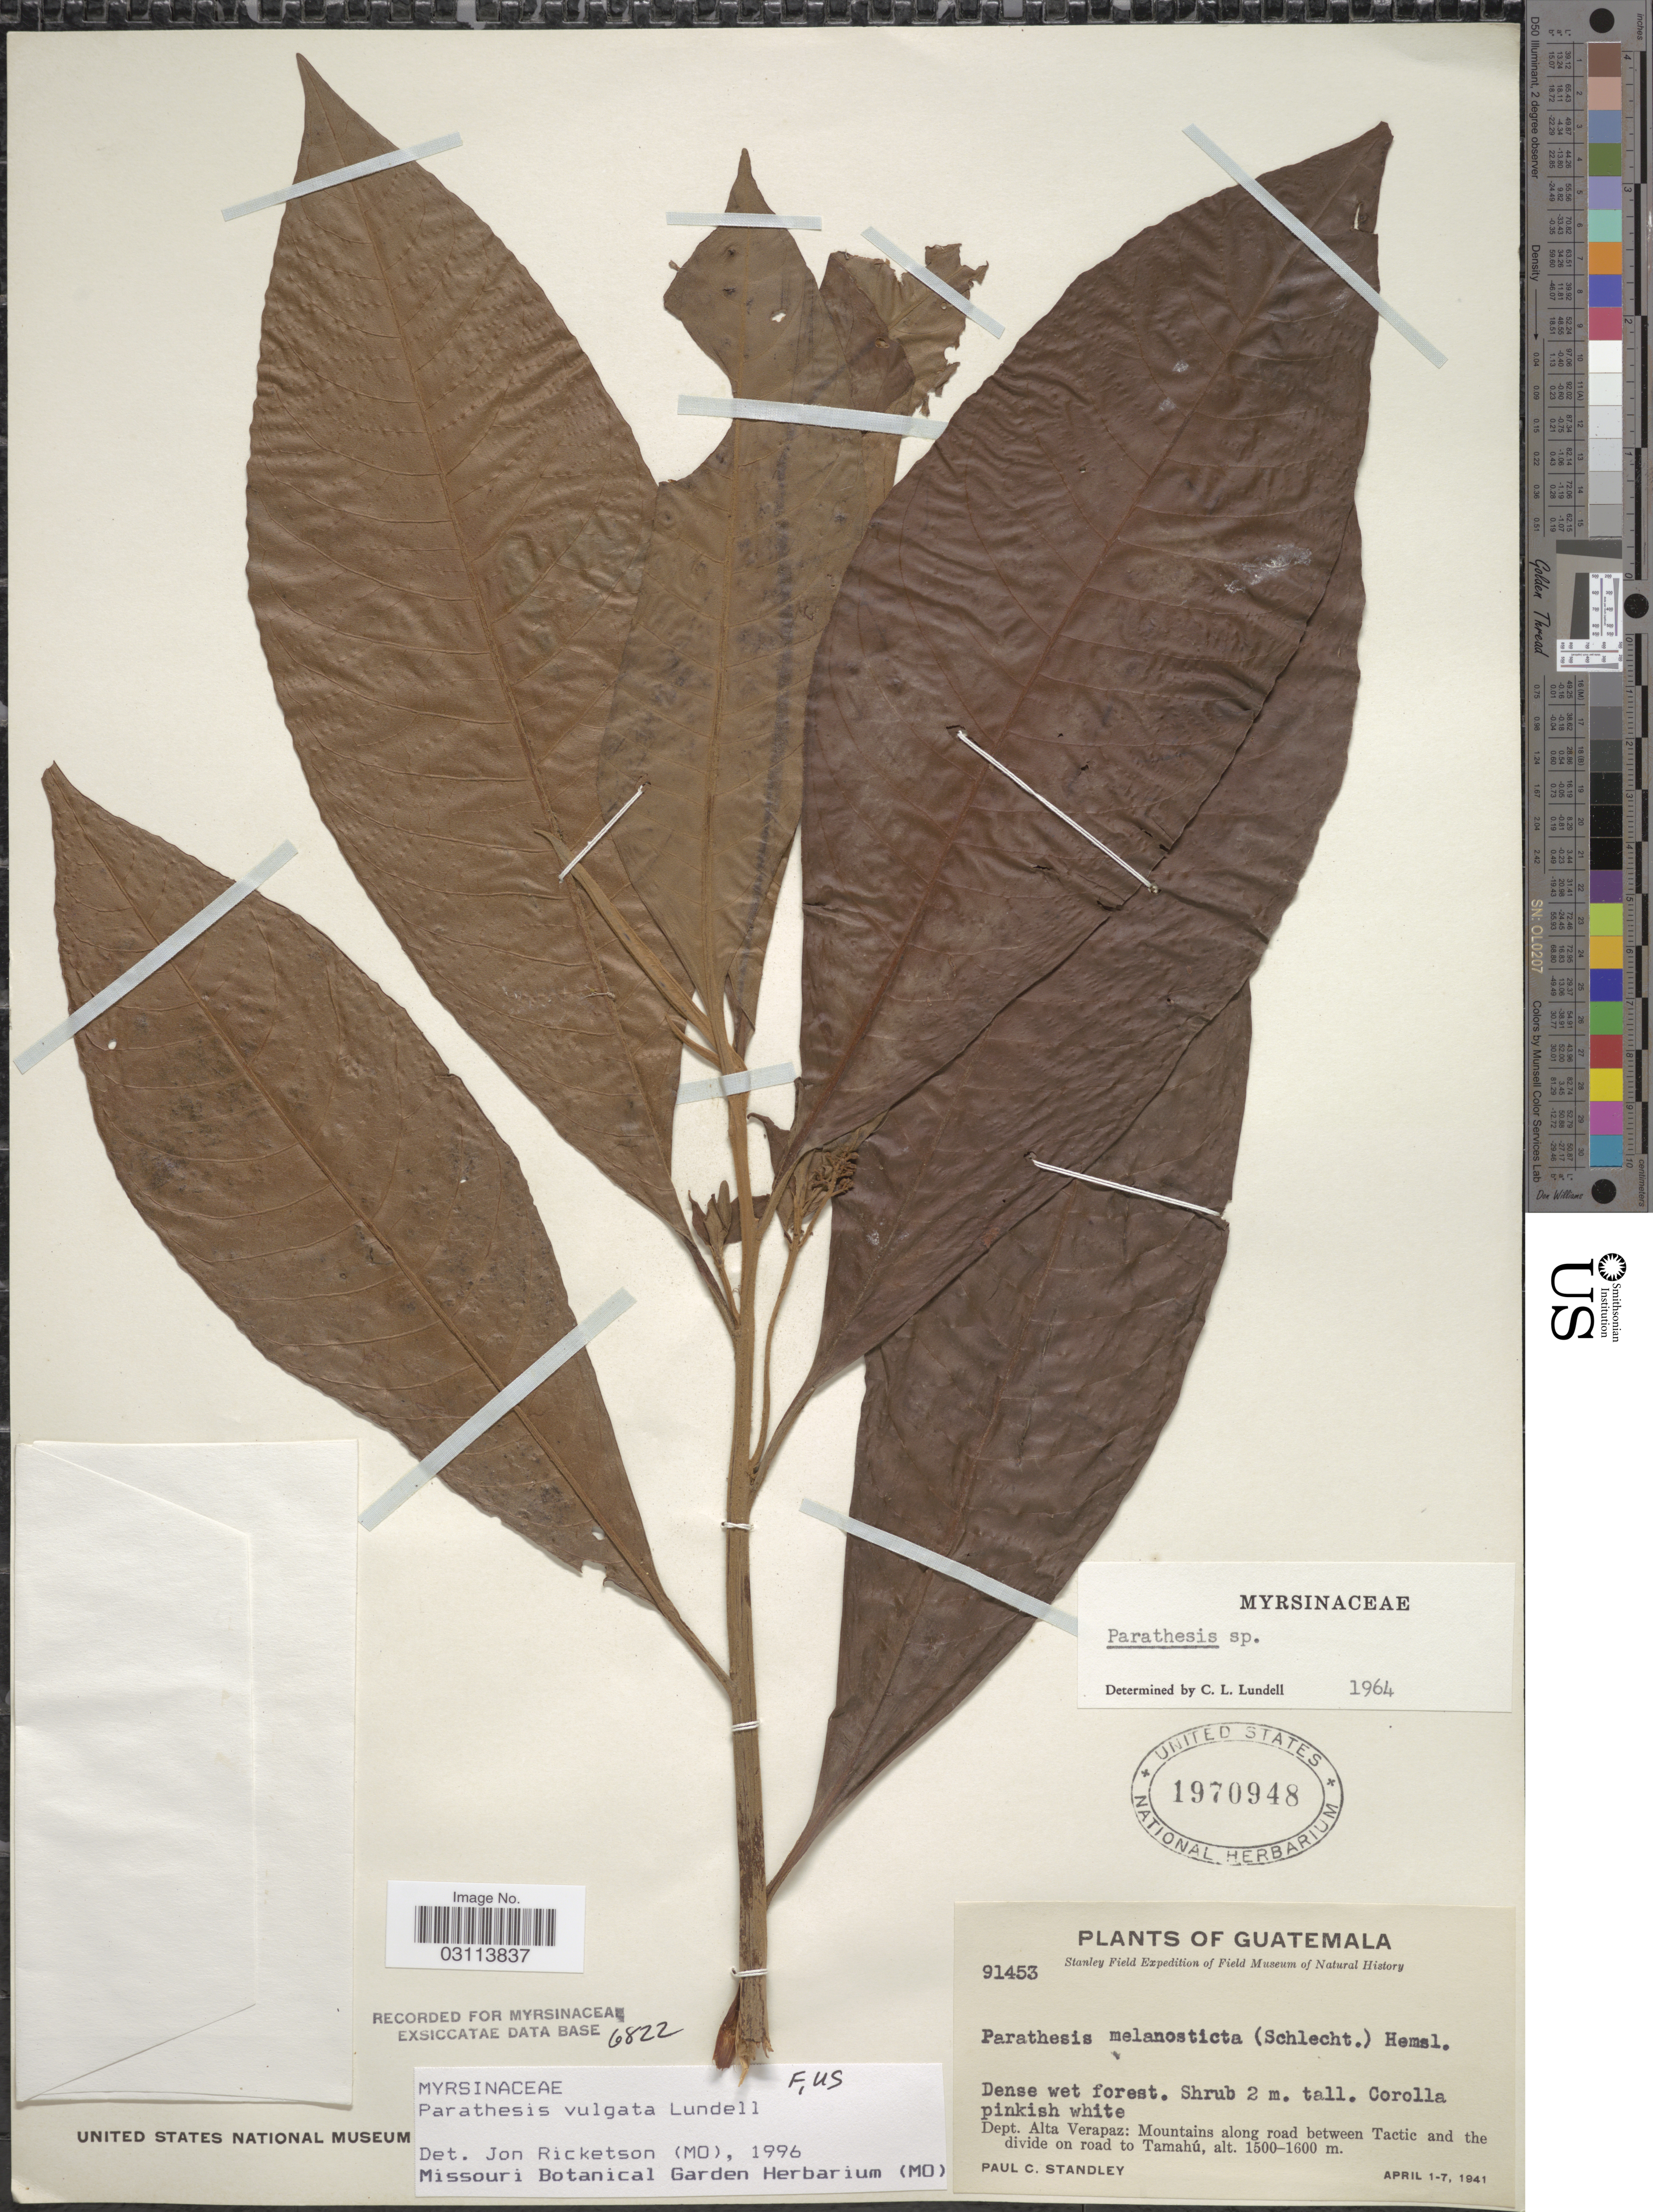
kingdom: Plantae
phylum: Tracheophyta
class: Magnoliopsida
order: Ericales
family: Primulaceae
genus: Parathesis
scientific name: Parathesis vulgata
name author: Lundell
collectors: P. C. Standley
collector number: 91453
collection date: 1941-04-01/1941-04-07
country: Guatemala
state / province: Alta Verapaz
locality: Dept. Alta Verapaz: Mountains along road between Tactic and the divide on road to Tamahú.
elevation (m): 1500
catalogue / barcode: US 1970948